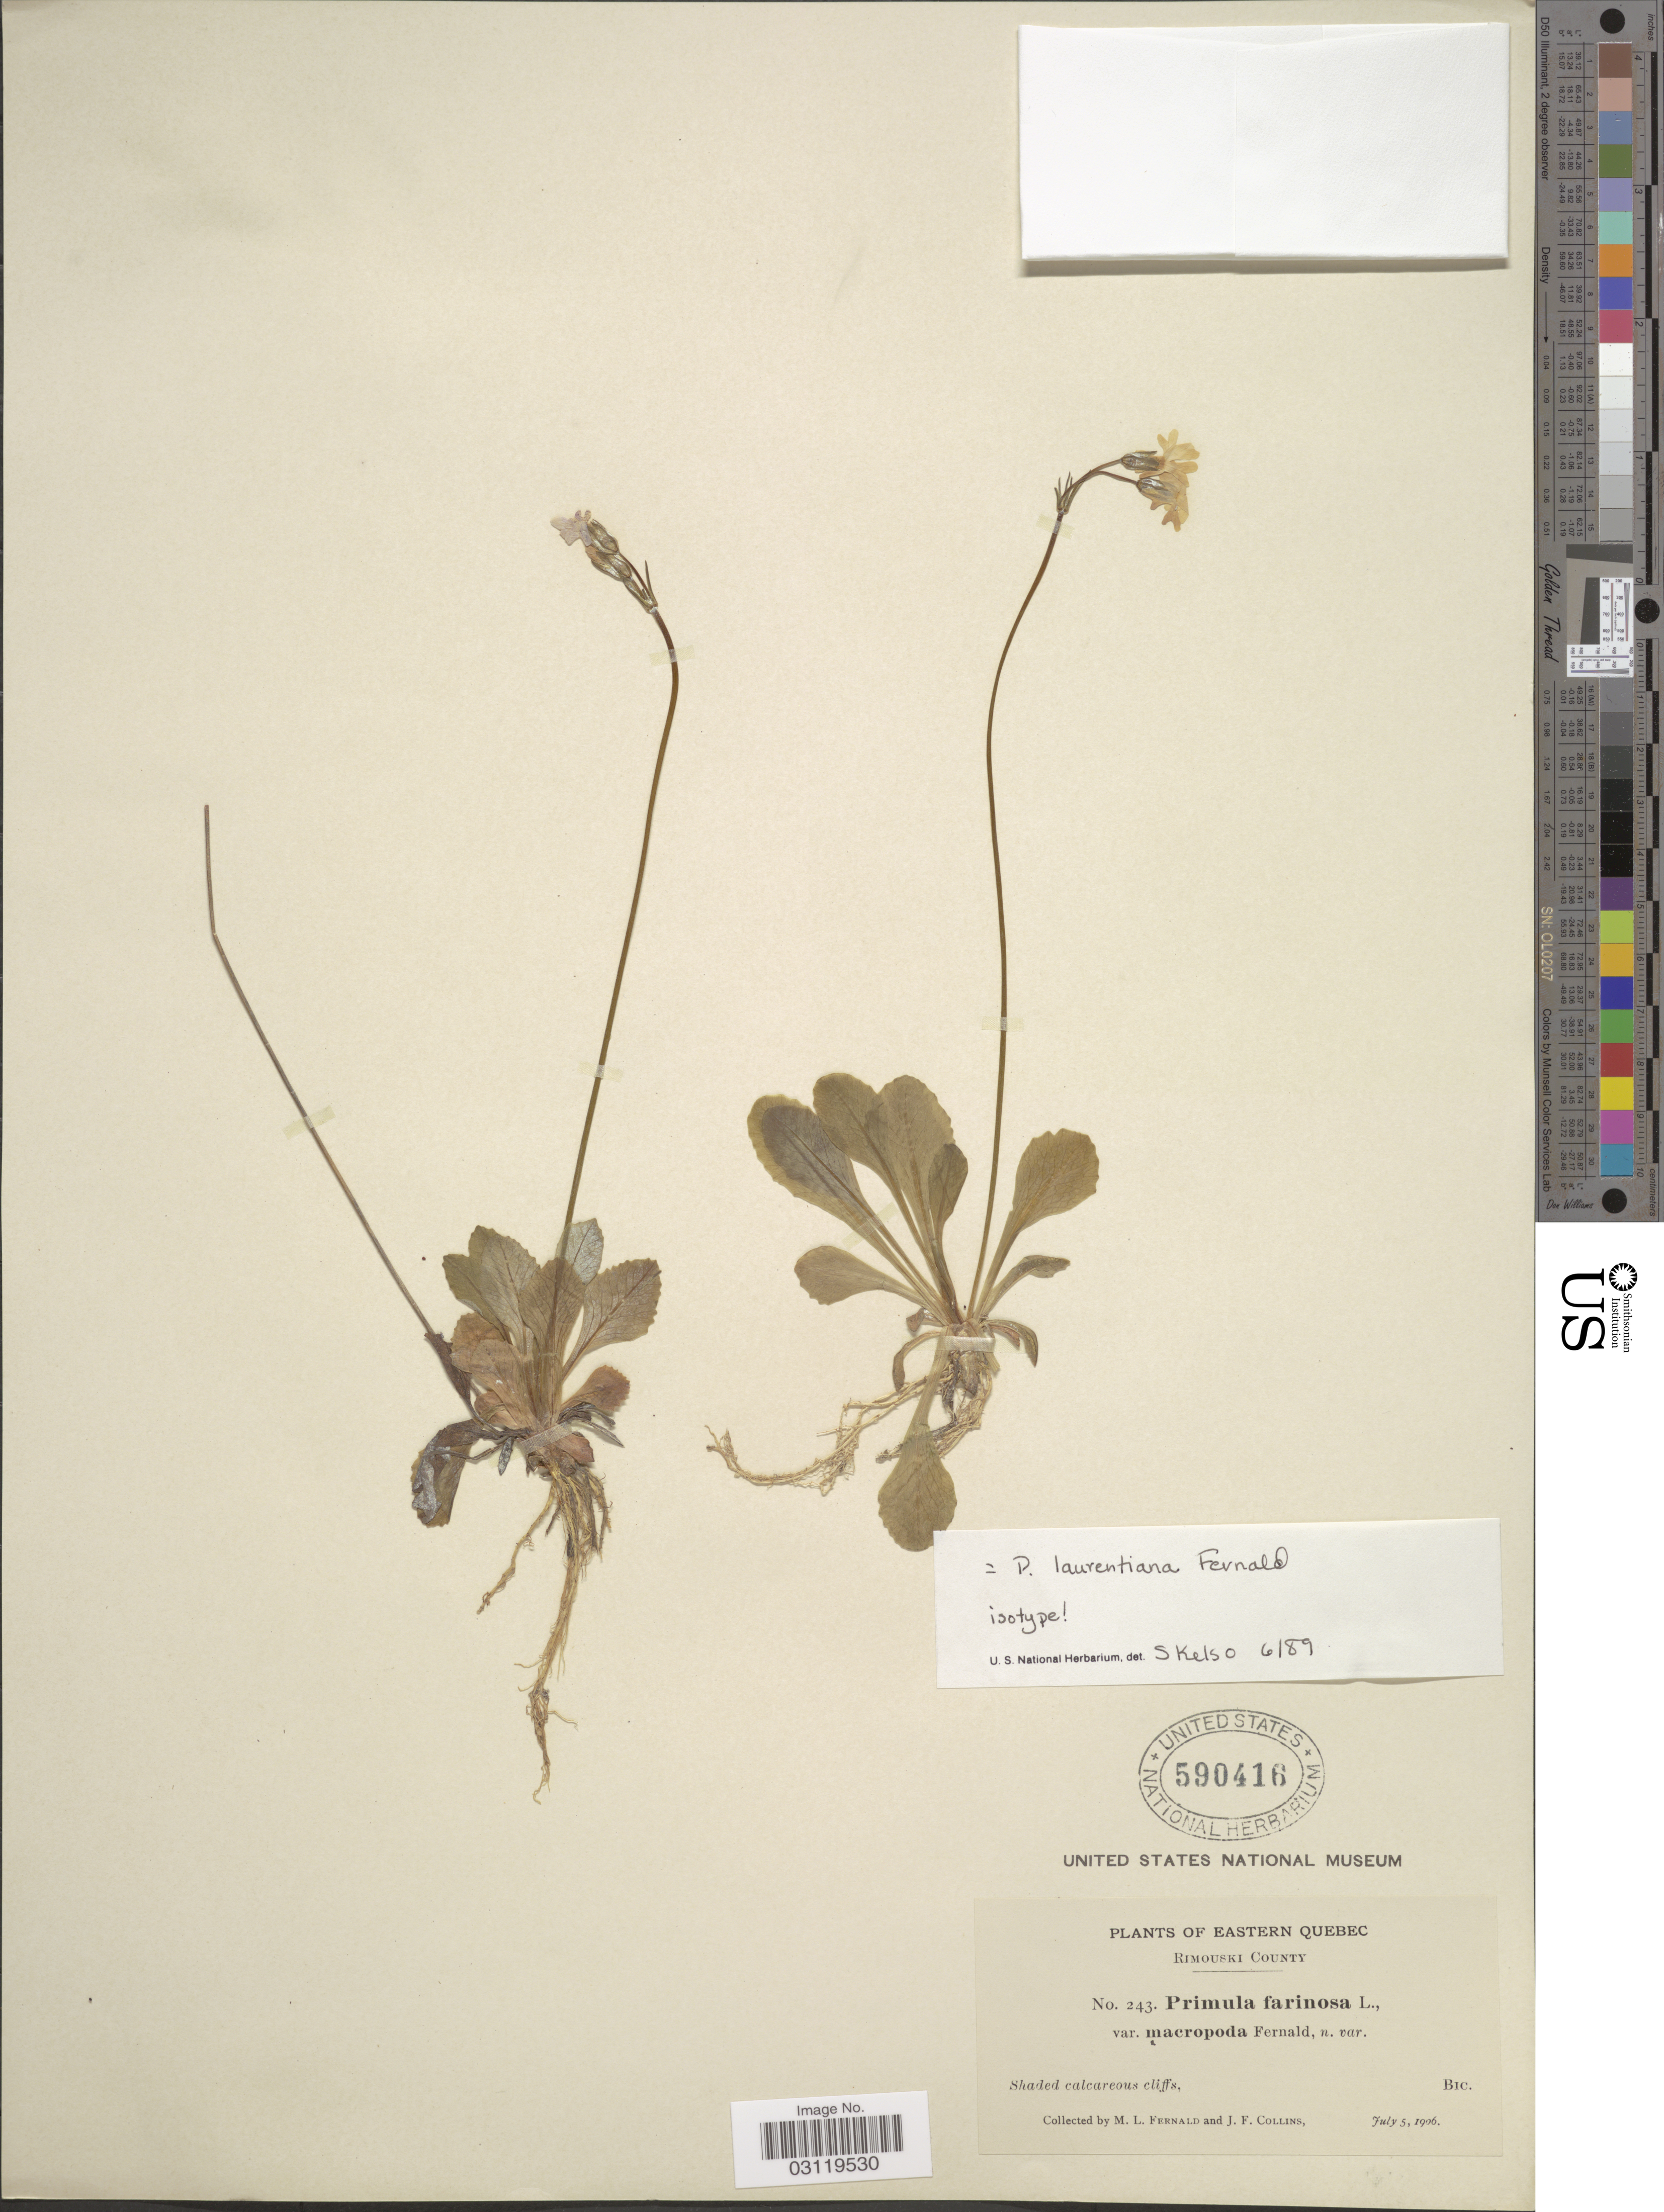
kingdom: Plantae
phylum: Tracheophyta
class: Magnoliopsida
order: Ericales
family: Primulaceae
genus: Primula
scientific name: Primula laurentiana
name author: Fernald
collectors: M. L. Fernald & J. Collins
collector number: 243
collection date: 1906-07-05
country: Canada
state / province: Quebec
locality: Eastern Quebec. Rimouski County. Bic.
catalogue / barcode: US 590416